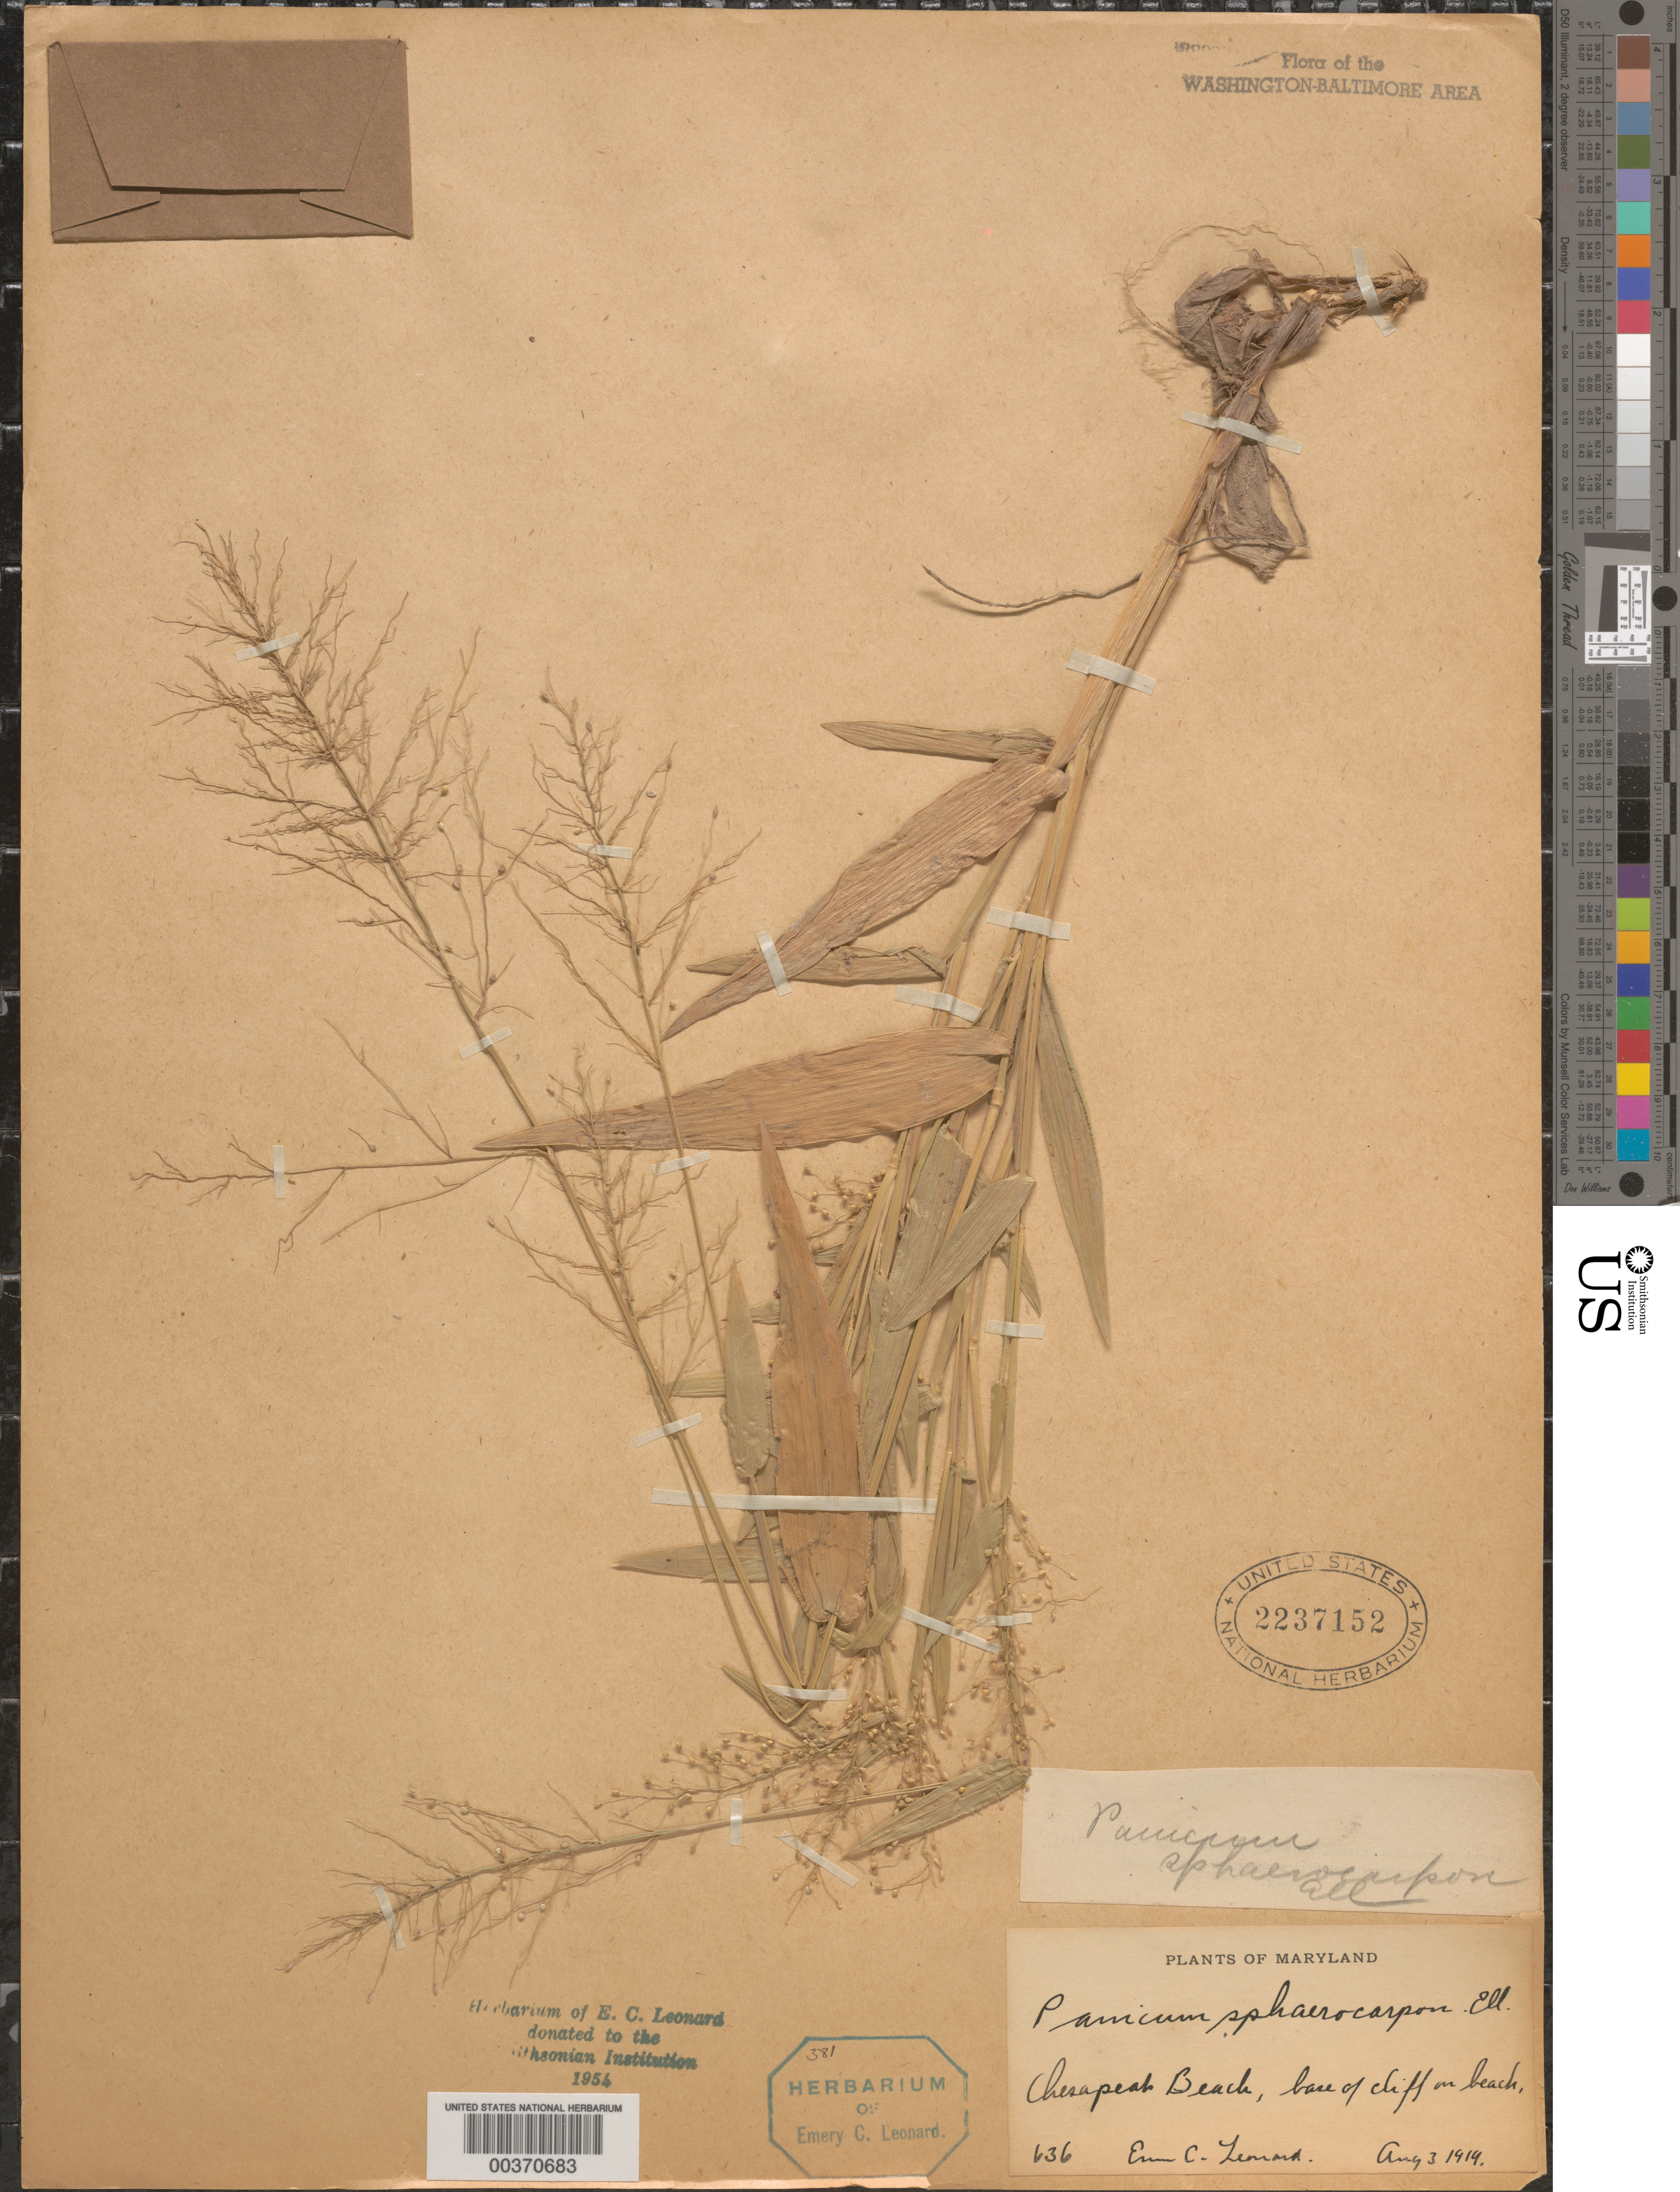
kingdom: Plantae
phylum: Tracheophyta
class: Liliopsida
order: Poales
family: Poaceae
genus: Dichanthelium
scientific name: Dichanthelium sphaerocarpon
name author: (Elliott) Gould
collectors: E. C. Leonard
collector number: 636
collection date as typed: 03 Aug 1919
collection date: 1919-08-03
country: United States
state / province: Maryland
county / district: Calvert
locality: Chesapeake Beach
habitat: Base of cliff on beach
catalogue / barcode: US 2237152